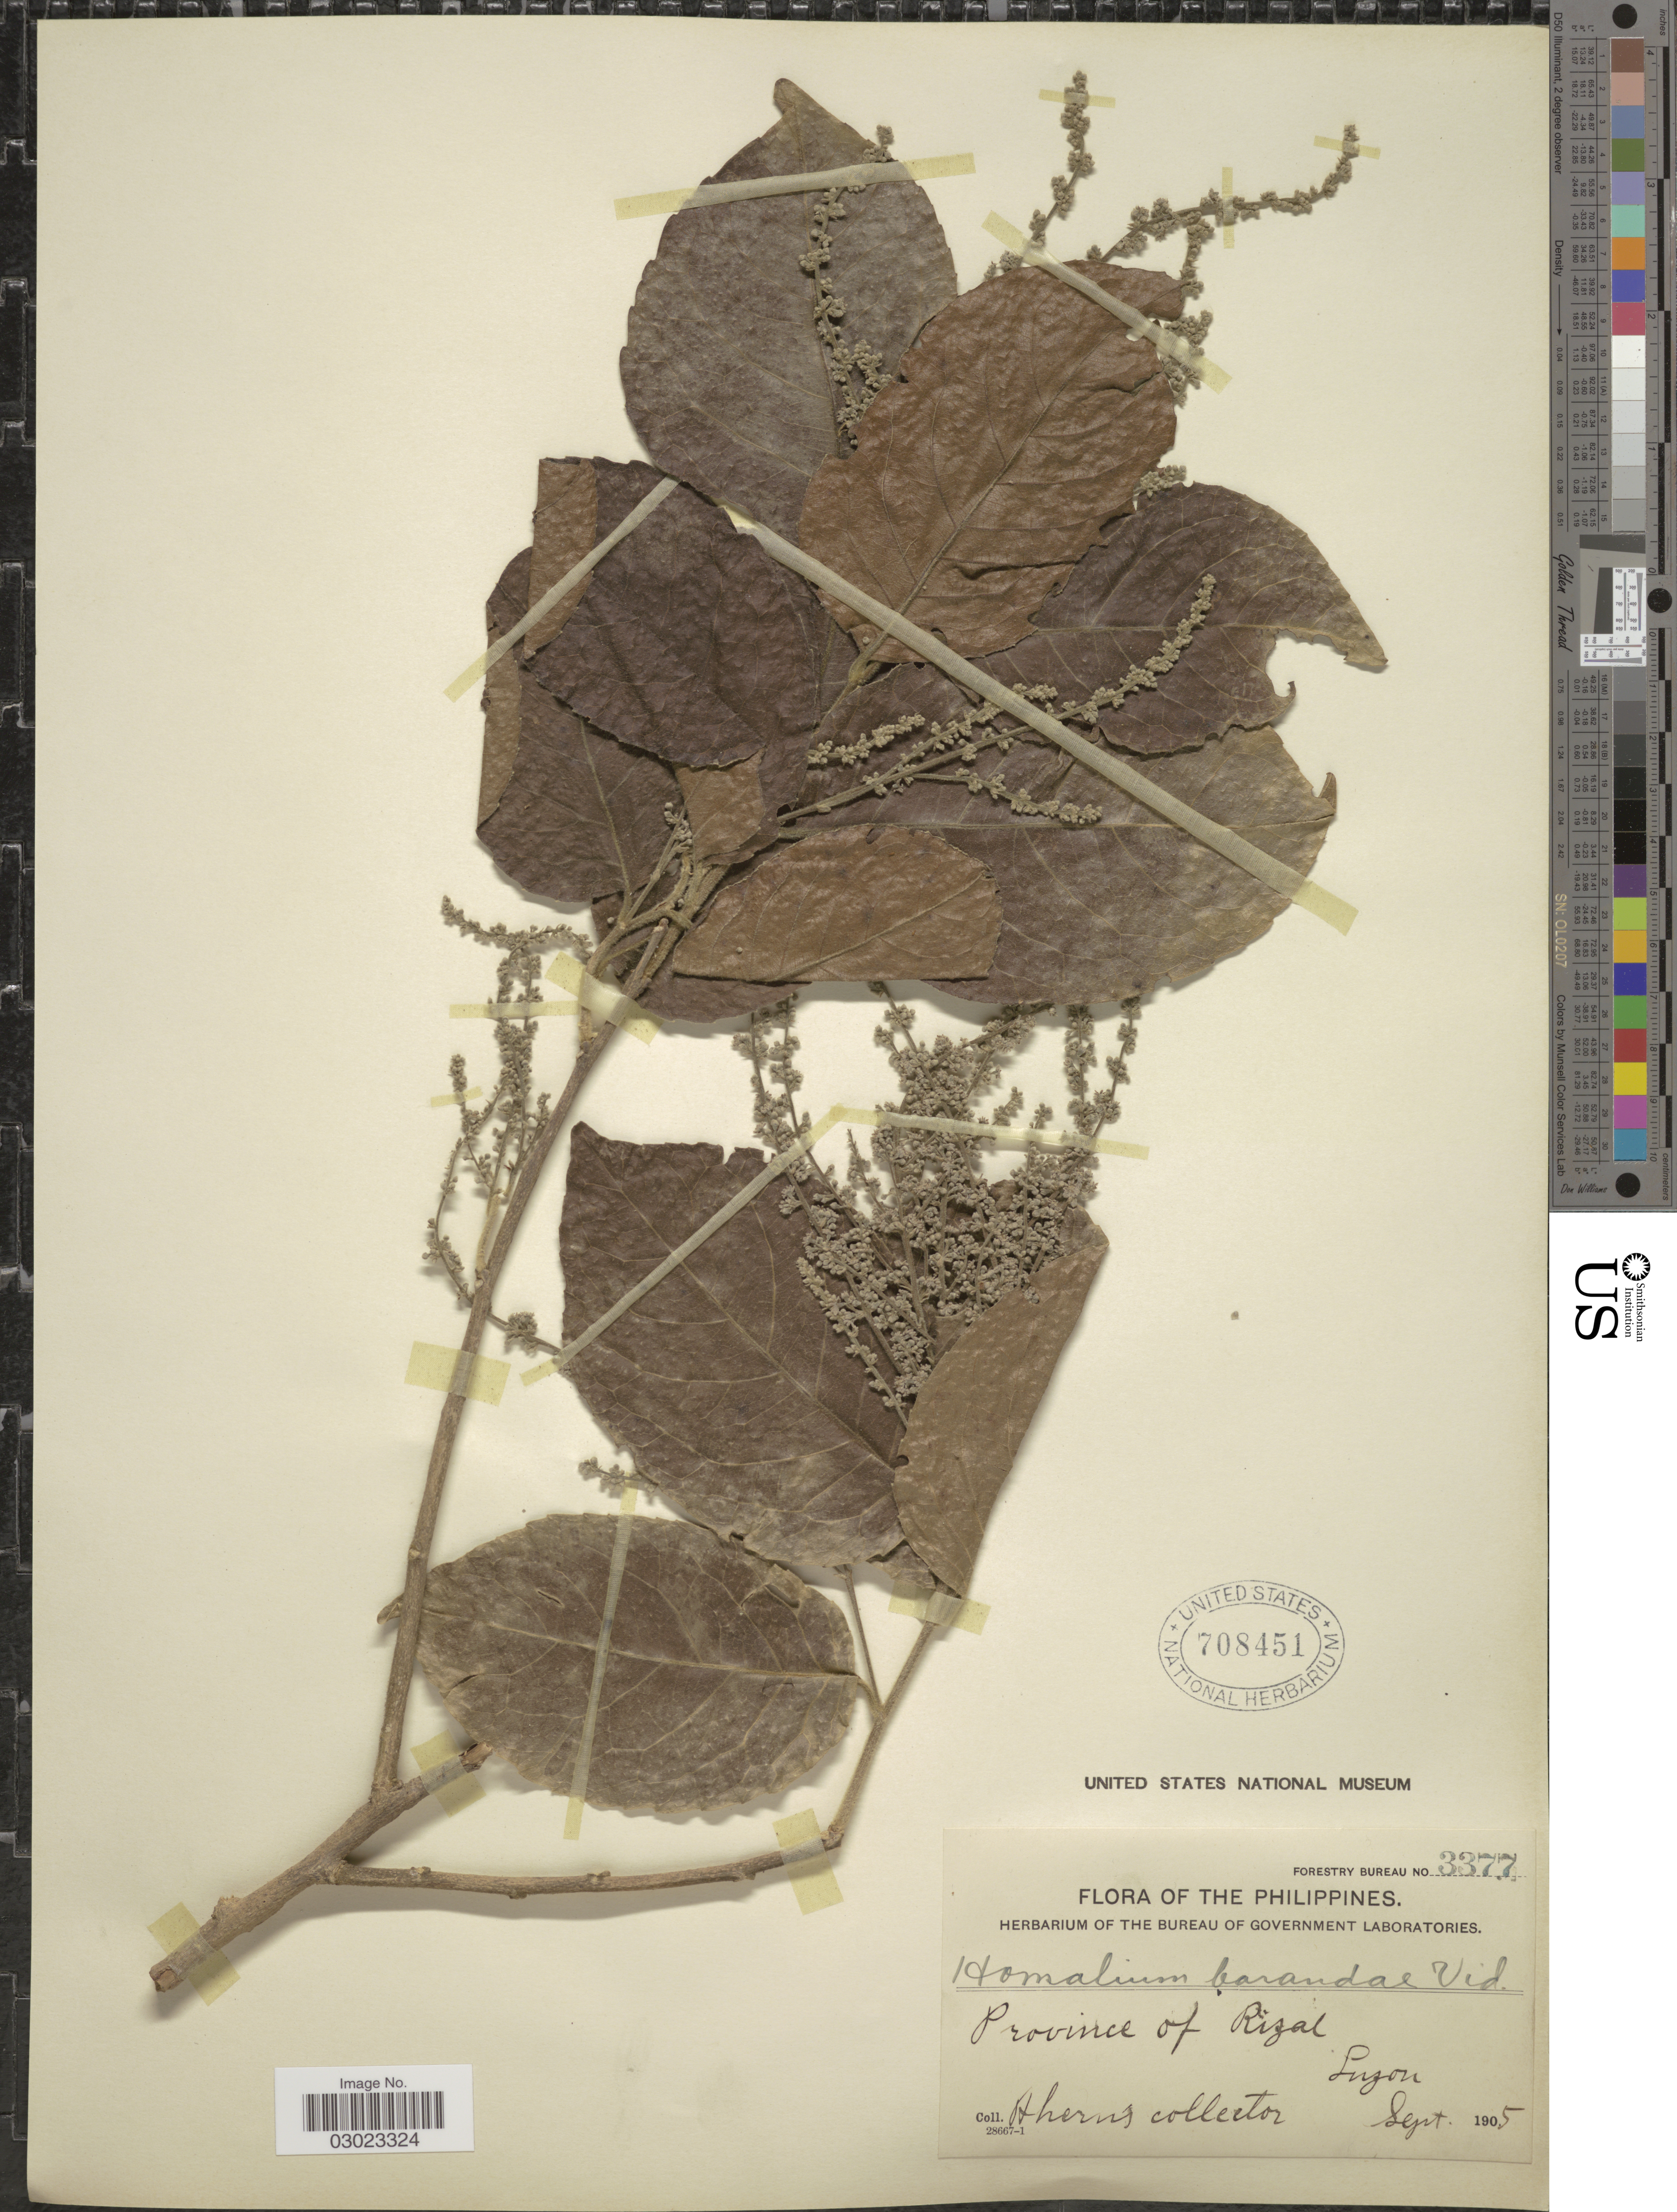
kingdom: Plantae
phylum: Tracheophyta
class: Magnoliopsida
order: Malpighiales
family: Salicaceae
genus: Homalium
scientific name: Homalium barandae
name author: Vidal ex Fern.-Vill.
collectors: Ahern's collector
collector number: Forestry Bureau 3377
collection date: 1905-09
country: Philippines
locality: Province of Rizal, Luzon.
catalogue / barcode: US 708451